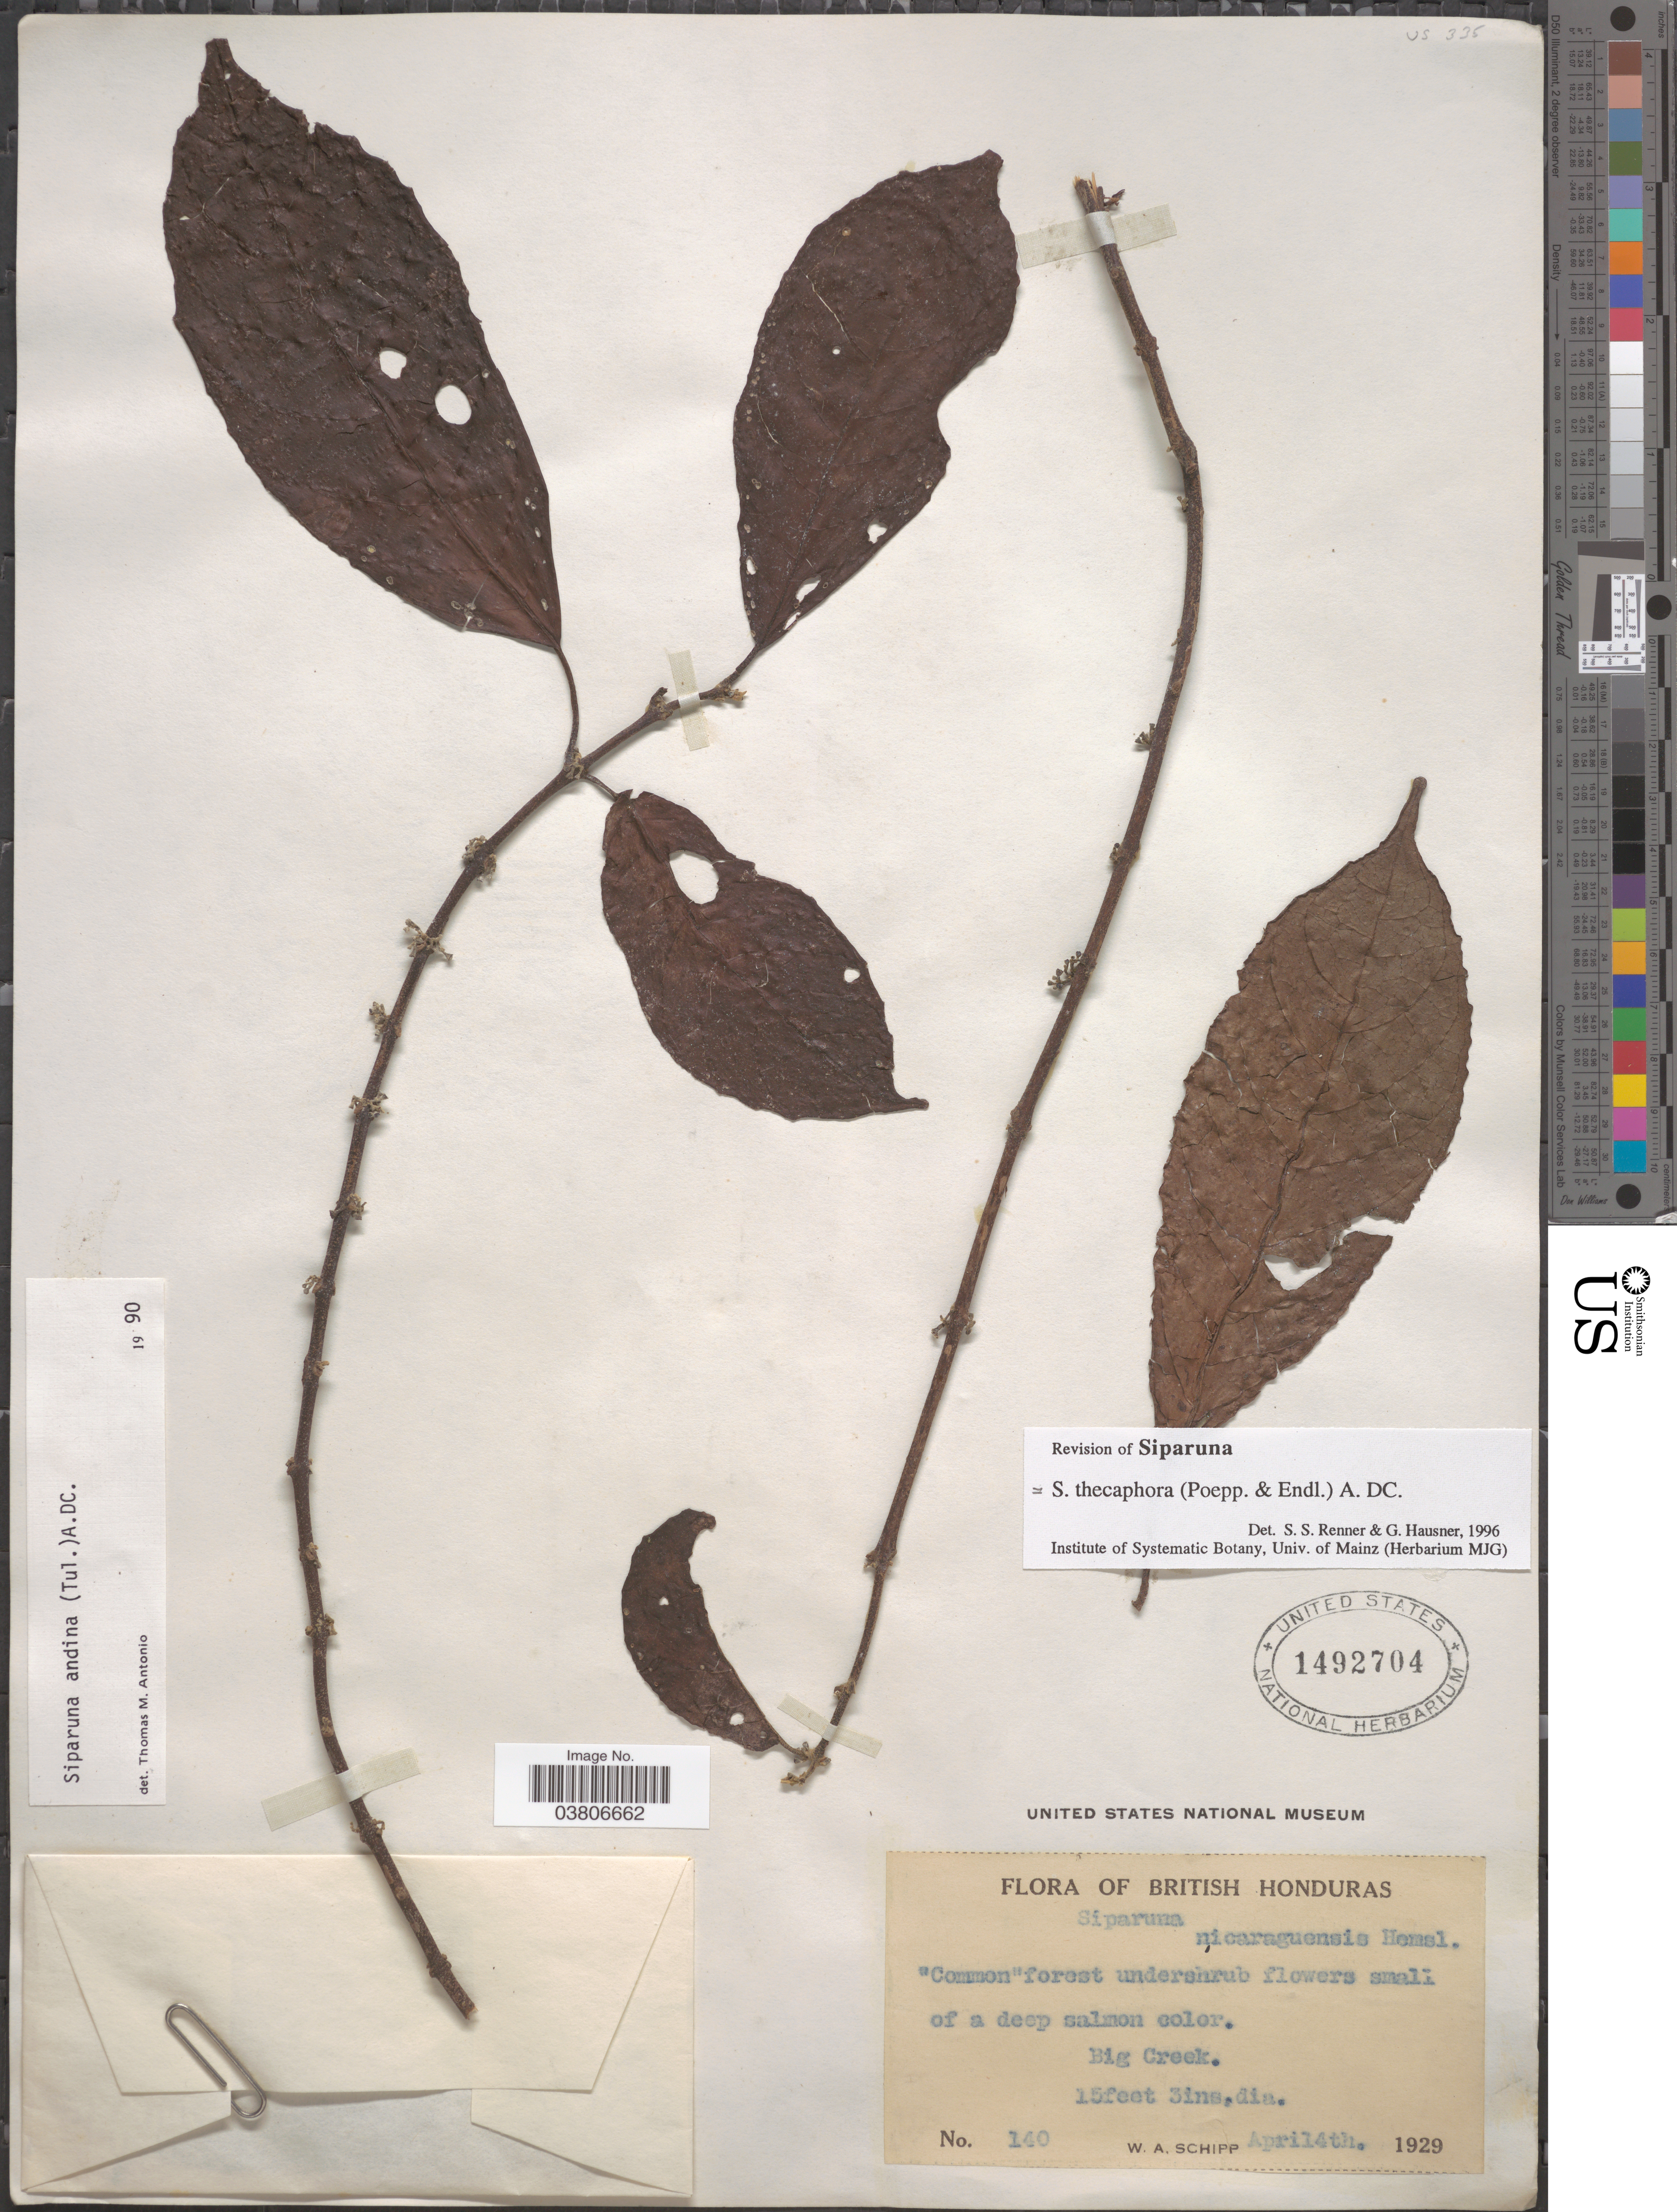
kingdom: Plantae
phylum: Tracheophyta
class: Magnoliopsida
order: Laurales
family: Siparunaceae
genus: Siparuna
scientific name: Siparuna thecaphora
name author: (Poepp. & Endl.) A. DC.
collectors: W. Schipp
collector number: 140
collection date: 1929-04-14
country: Belize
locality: British Honduras. Big Creek.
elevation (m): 5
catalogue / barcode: US 1492704